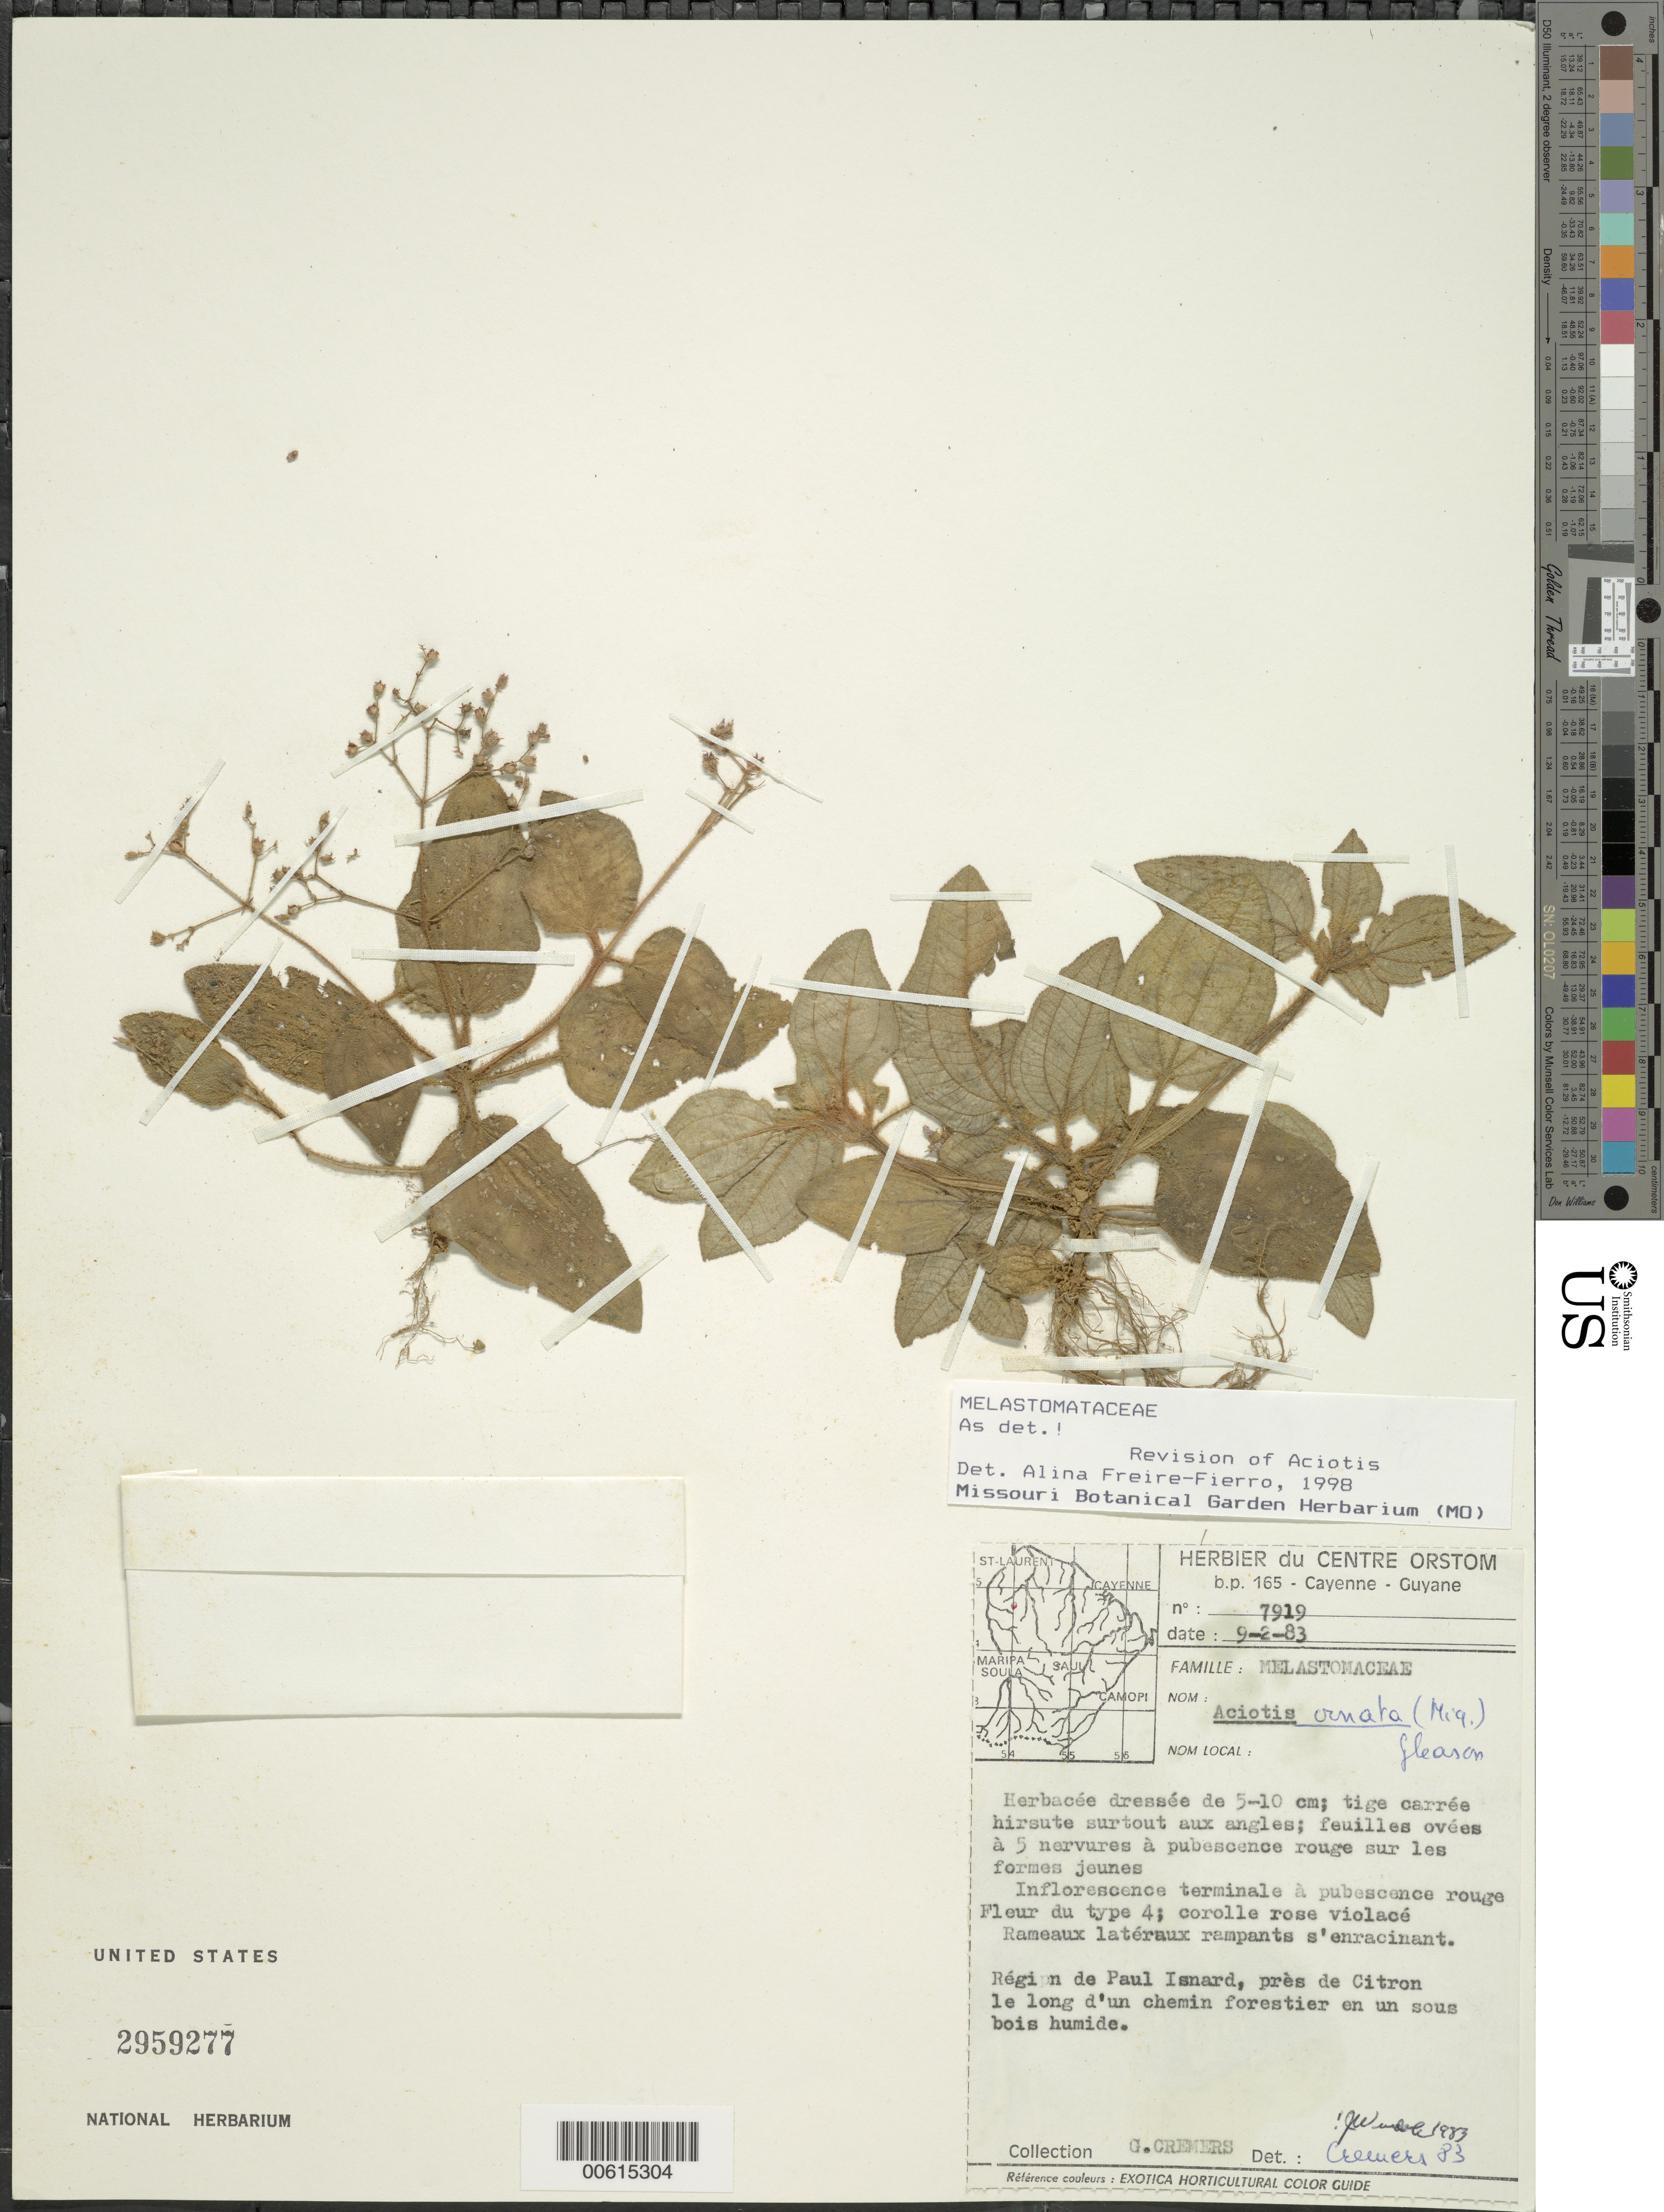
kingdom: Plantae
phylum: Tracheophyta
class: Magnoliopsida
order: Myrtales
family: Melastomataceae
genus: Aciotis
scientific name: Aciotis ornata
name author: (Miq.) Gleason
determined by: Freire-Fierro, A.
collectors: G. Cremers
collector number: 7919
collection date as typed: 9-Feb-83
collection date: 1983-02-09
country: French Guiana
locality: Paul Isnard région, env. de Citron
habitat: Le long d'un chemin forestier en un sous bois humide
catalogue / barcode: US 2959277